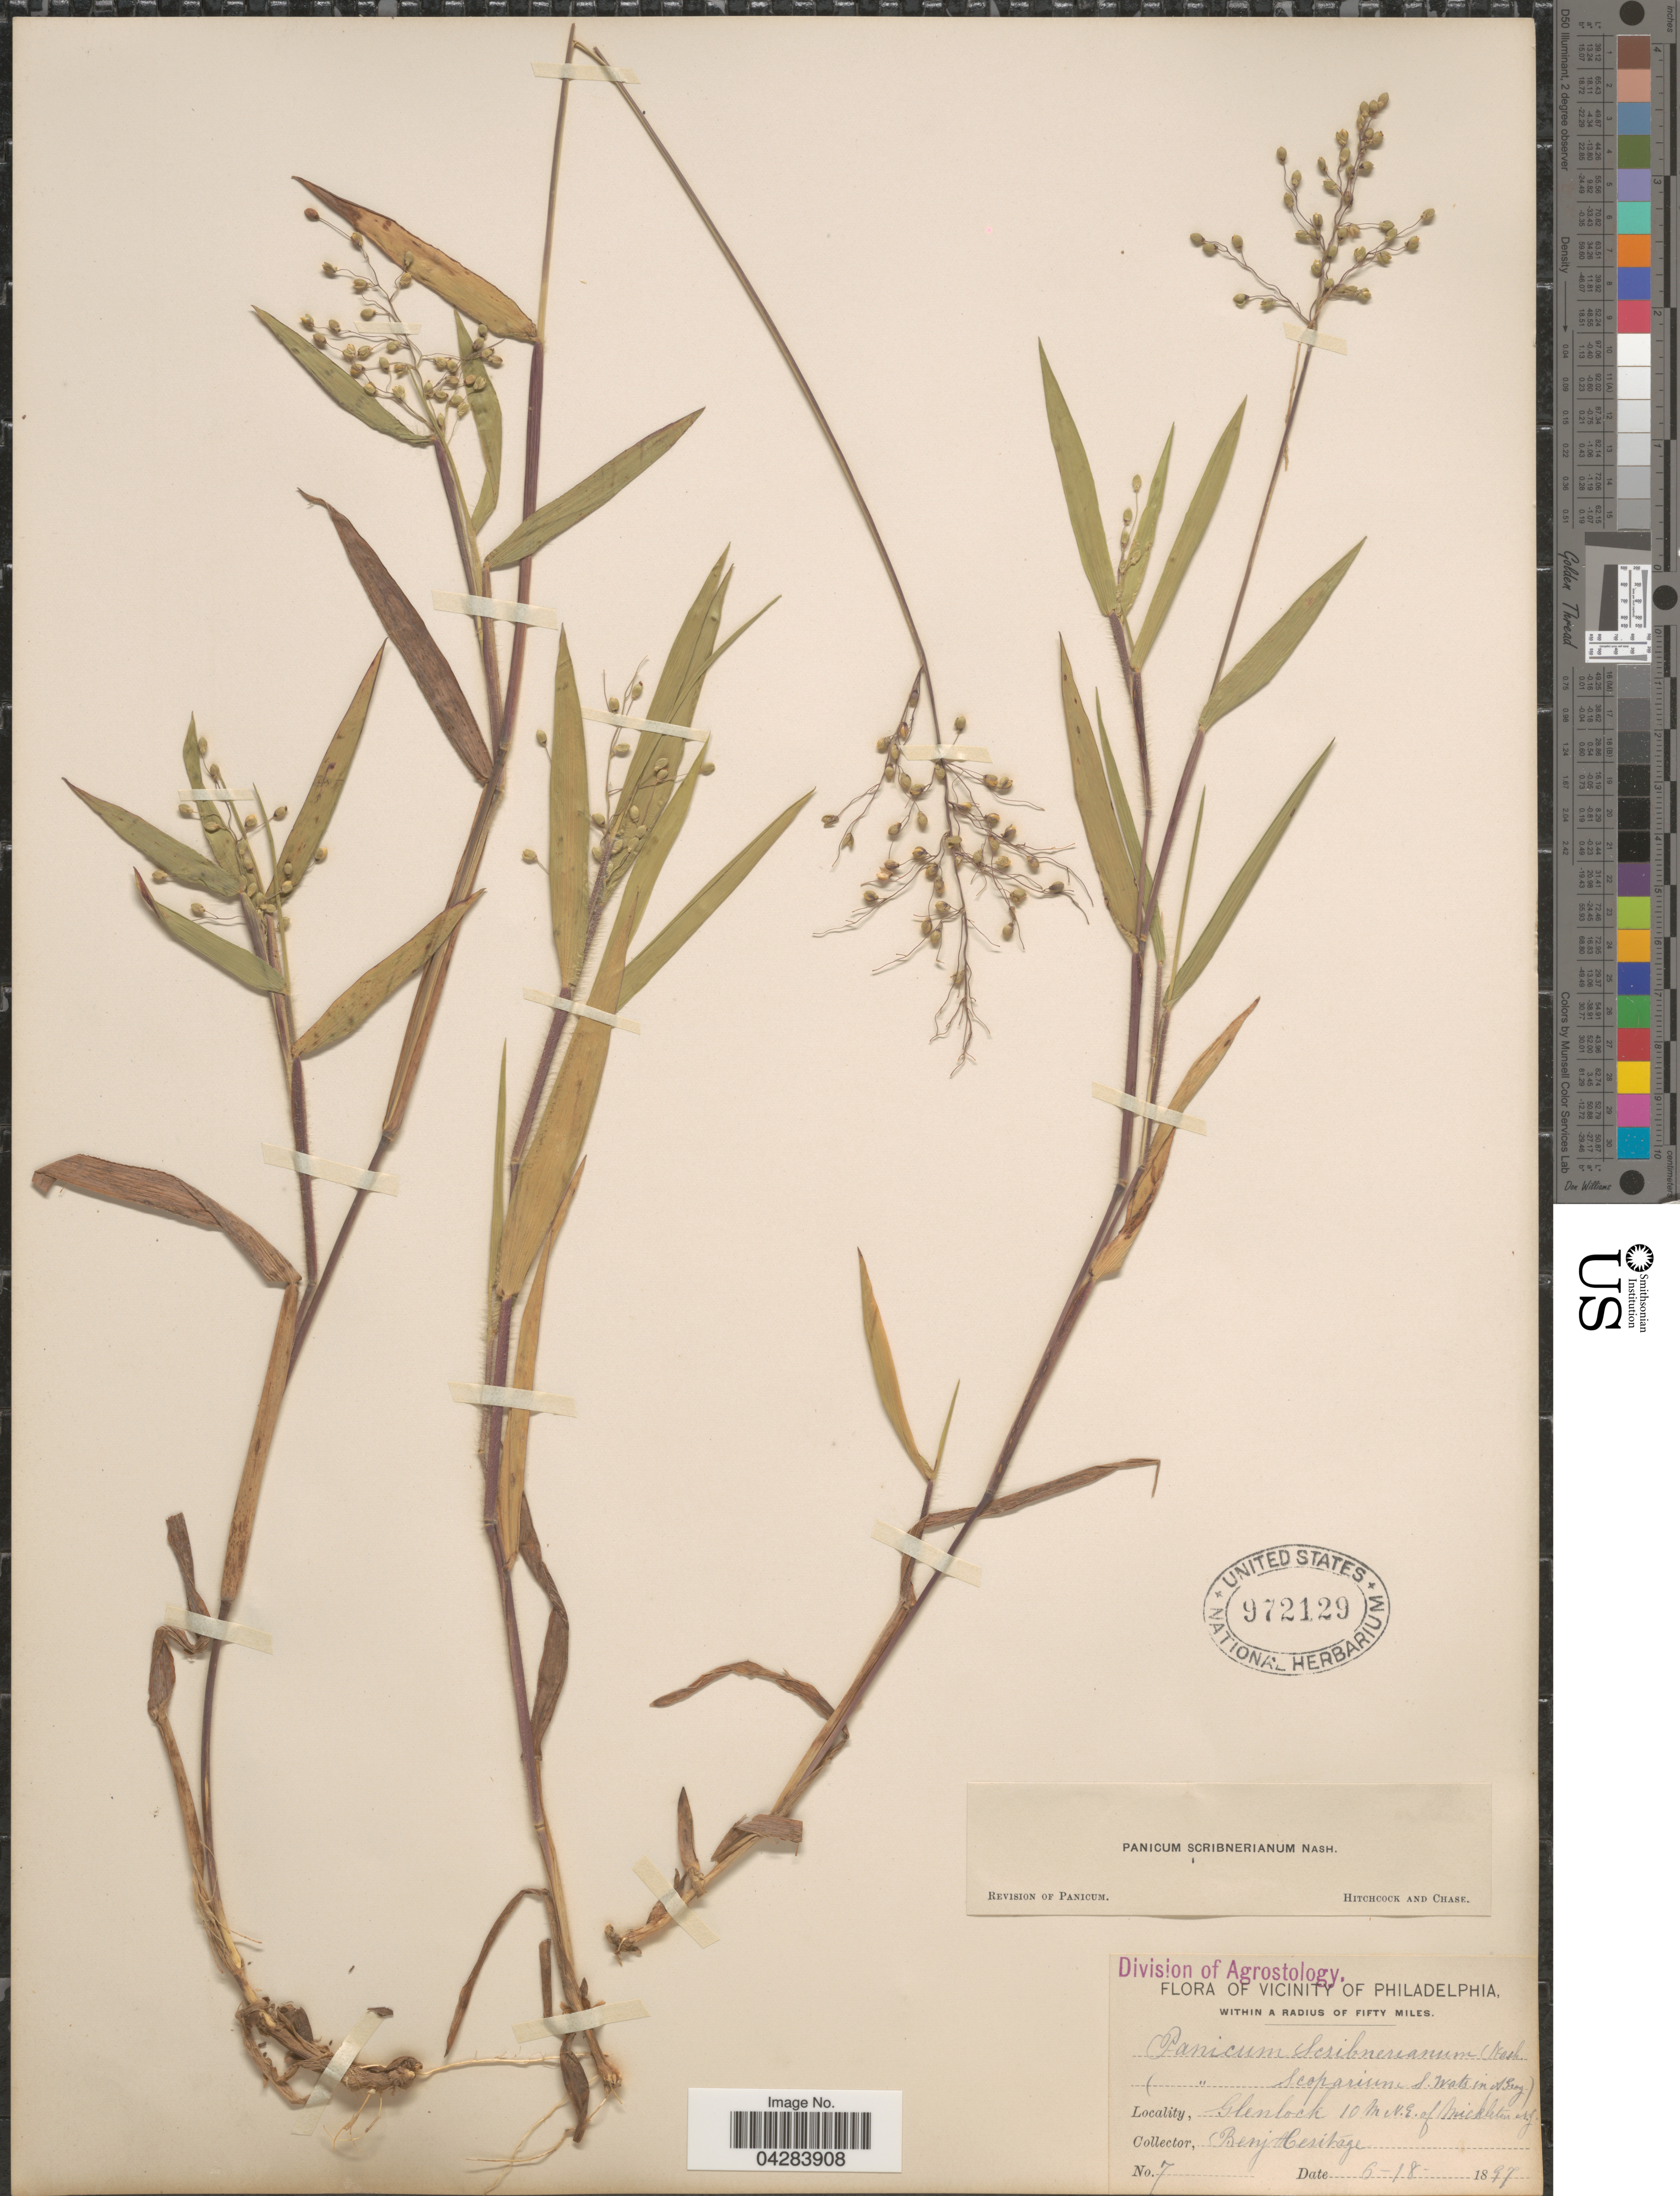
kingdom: Plantae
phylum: Tracheophyta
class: Liliopsida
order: Poales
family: Poaceae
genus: Dichanthelium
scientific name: Dichanthelium oligosanthes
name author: (Schult.) Gould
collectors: Benj. Heritage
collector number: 7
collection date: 1897-06-18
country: United States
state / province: New Jersey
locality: Vicinity of Philadelphia, within a radius of fifty miles. Glenlock 10 M N.E. of Mickleton.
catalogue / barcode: US 972129